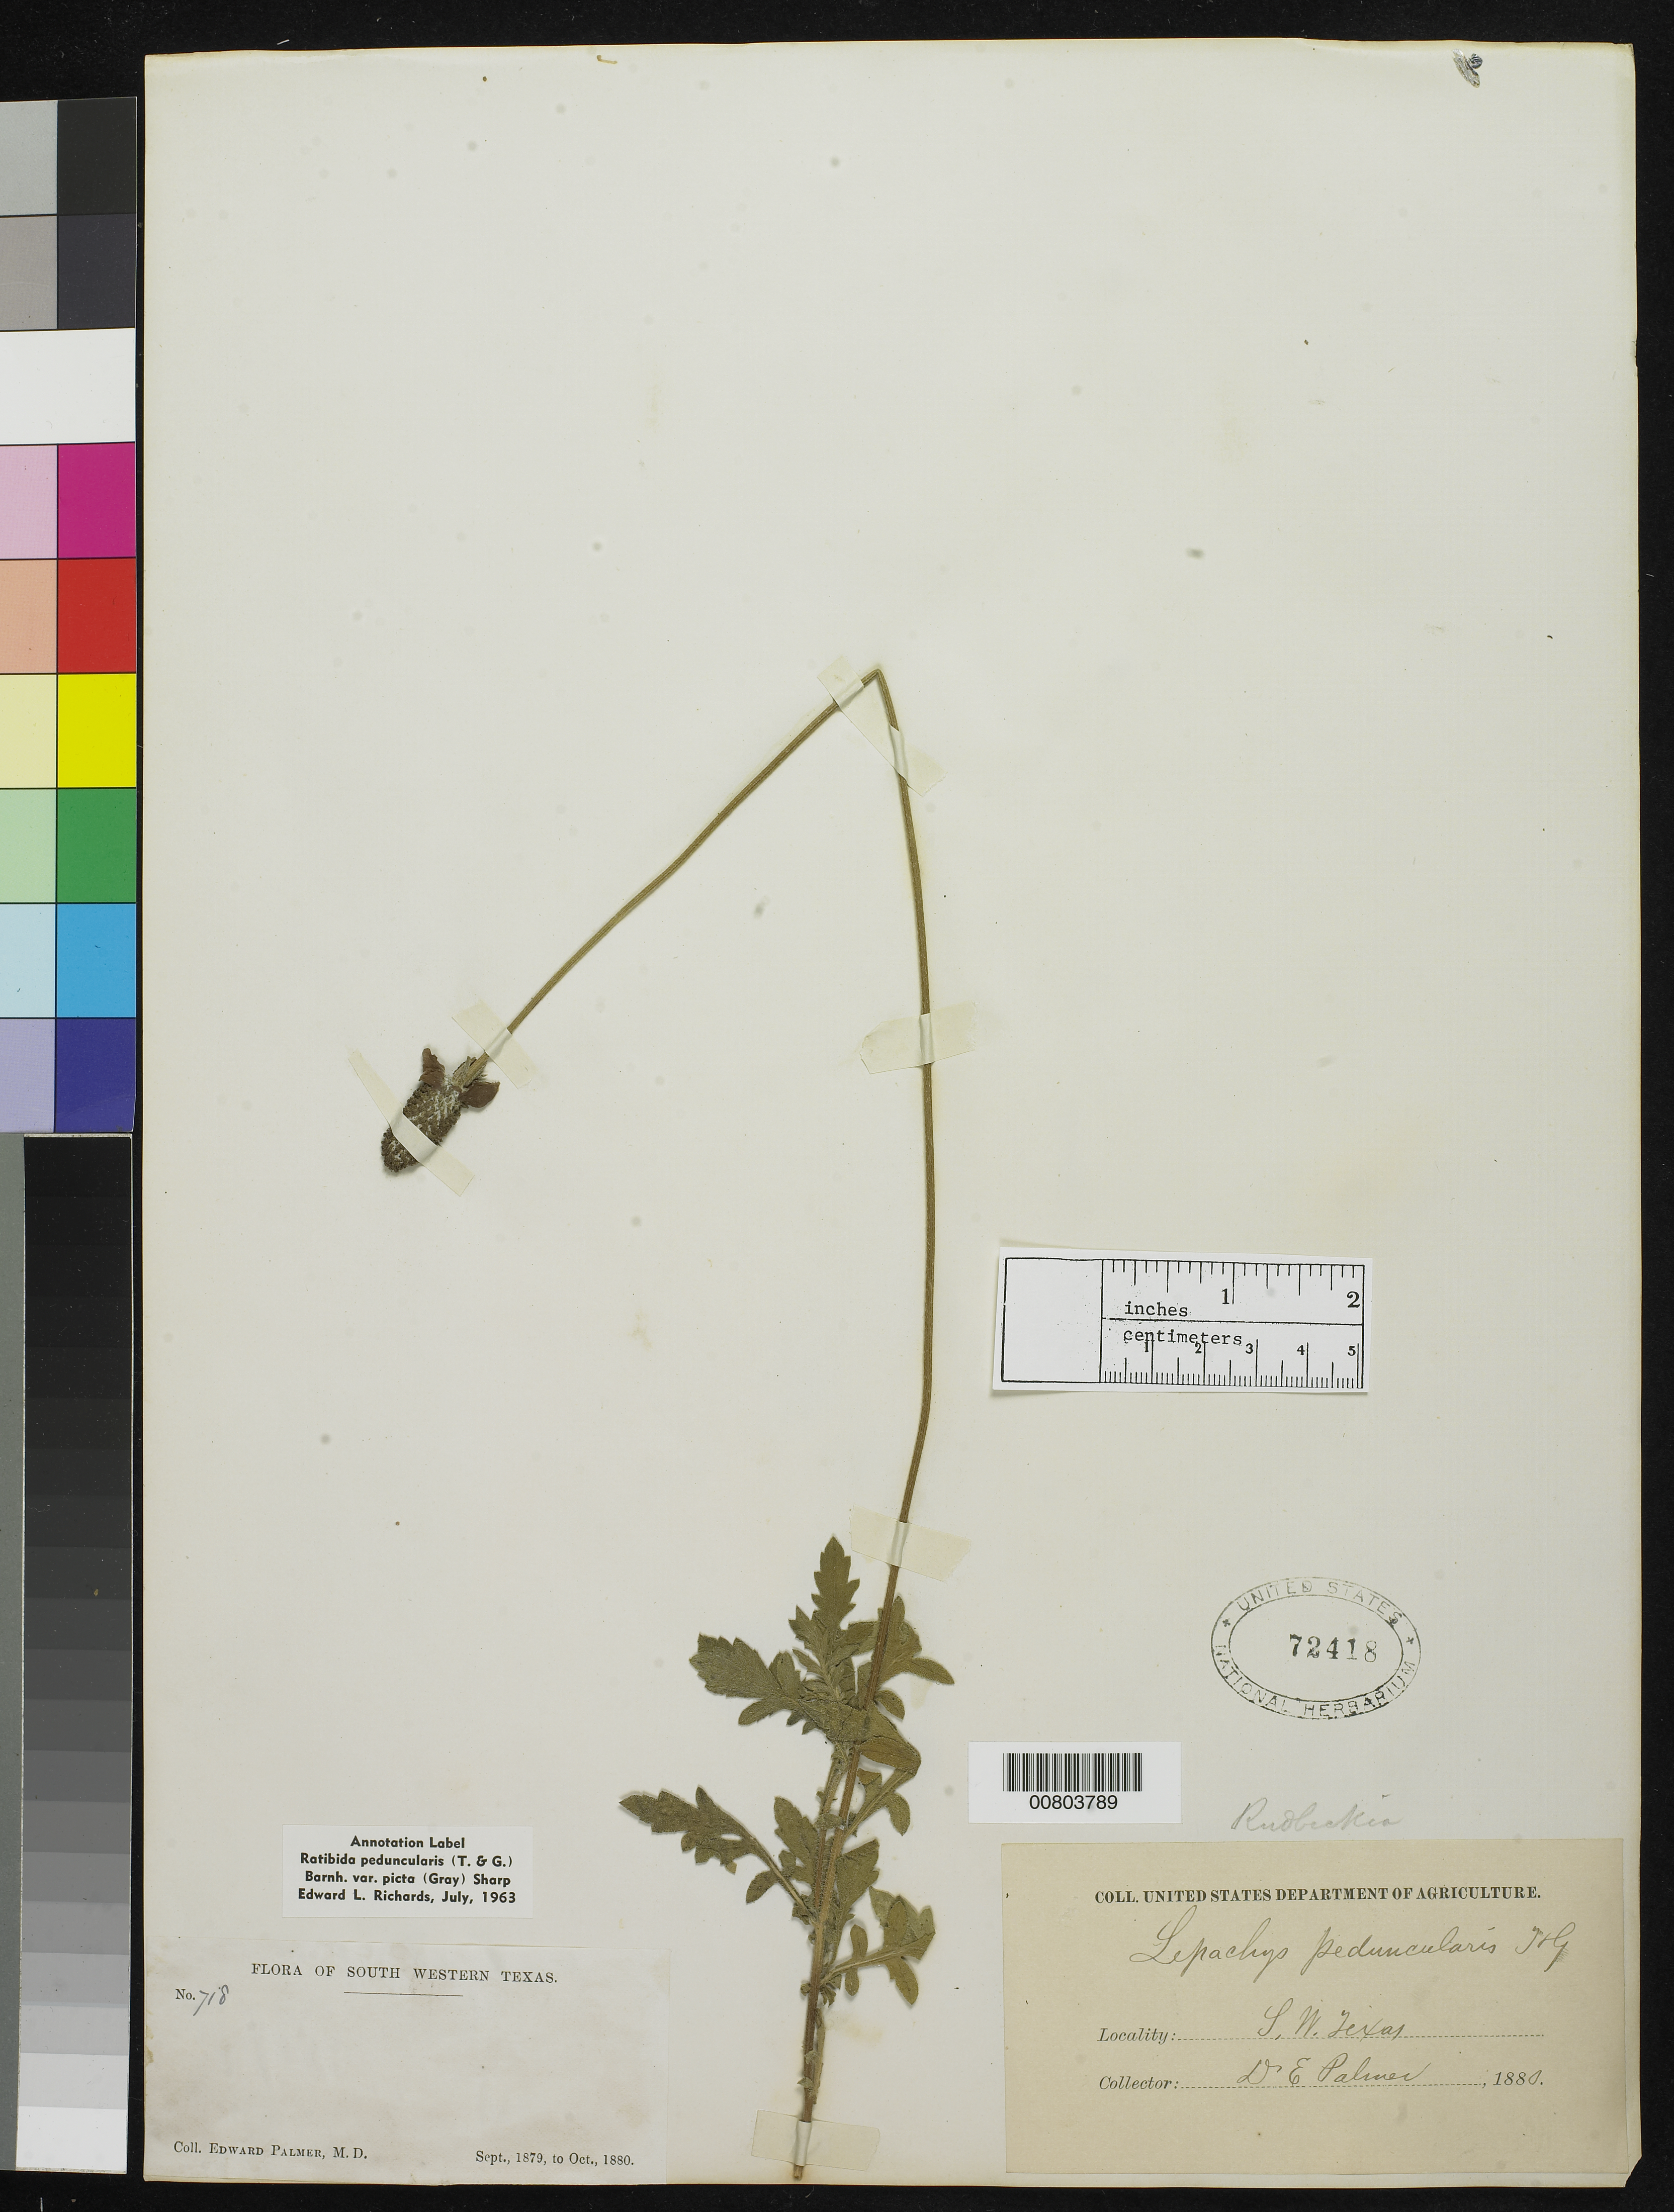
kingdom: Plantae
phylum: Tracheophyta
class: Magnoliopsida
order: Asterales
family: Asteraceae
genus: Ratibida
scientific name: Ratibida peduncularis var. picta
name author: (A. Gray)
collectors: E. Palmer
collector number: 718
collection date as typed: Jan 1880 to -- Oct 1880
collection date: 1880-01/1880-10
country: United States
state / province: Texas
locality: SW Texas.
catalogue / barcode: US 72418